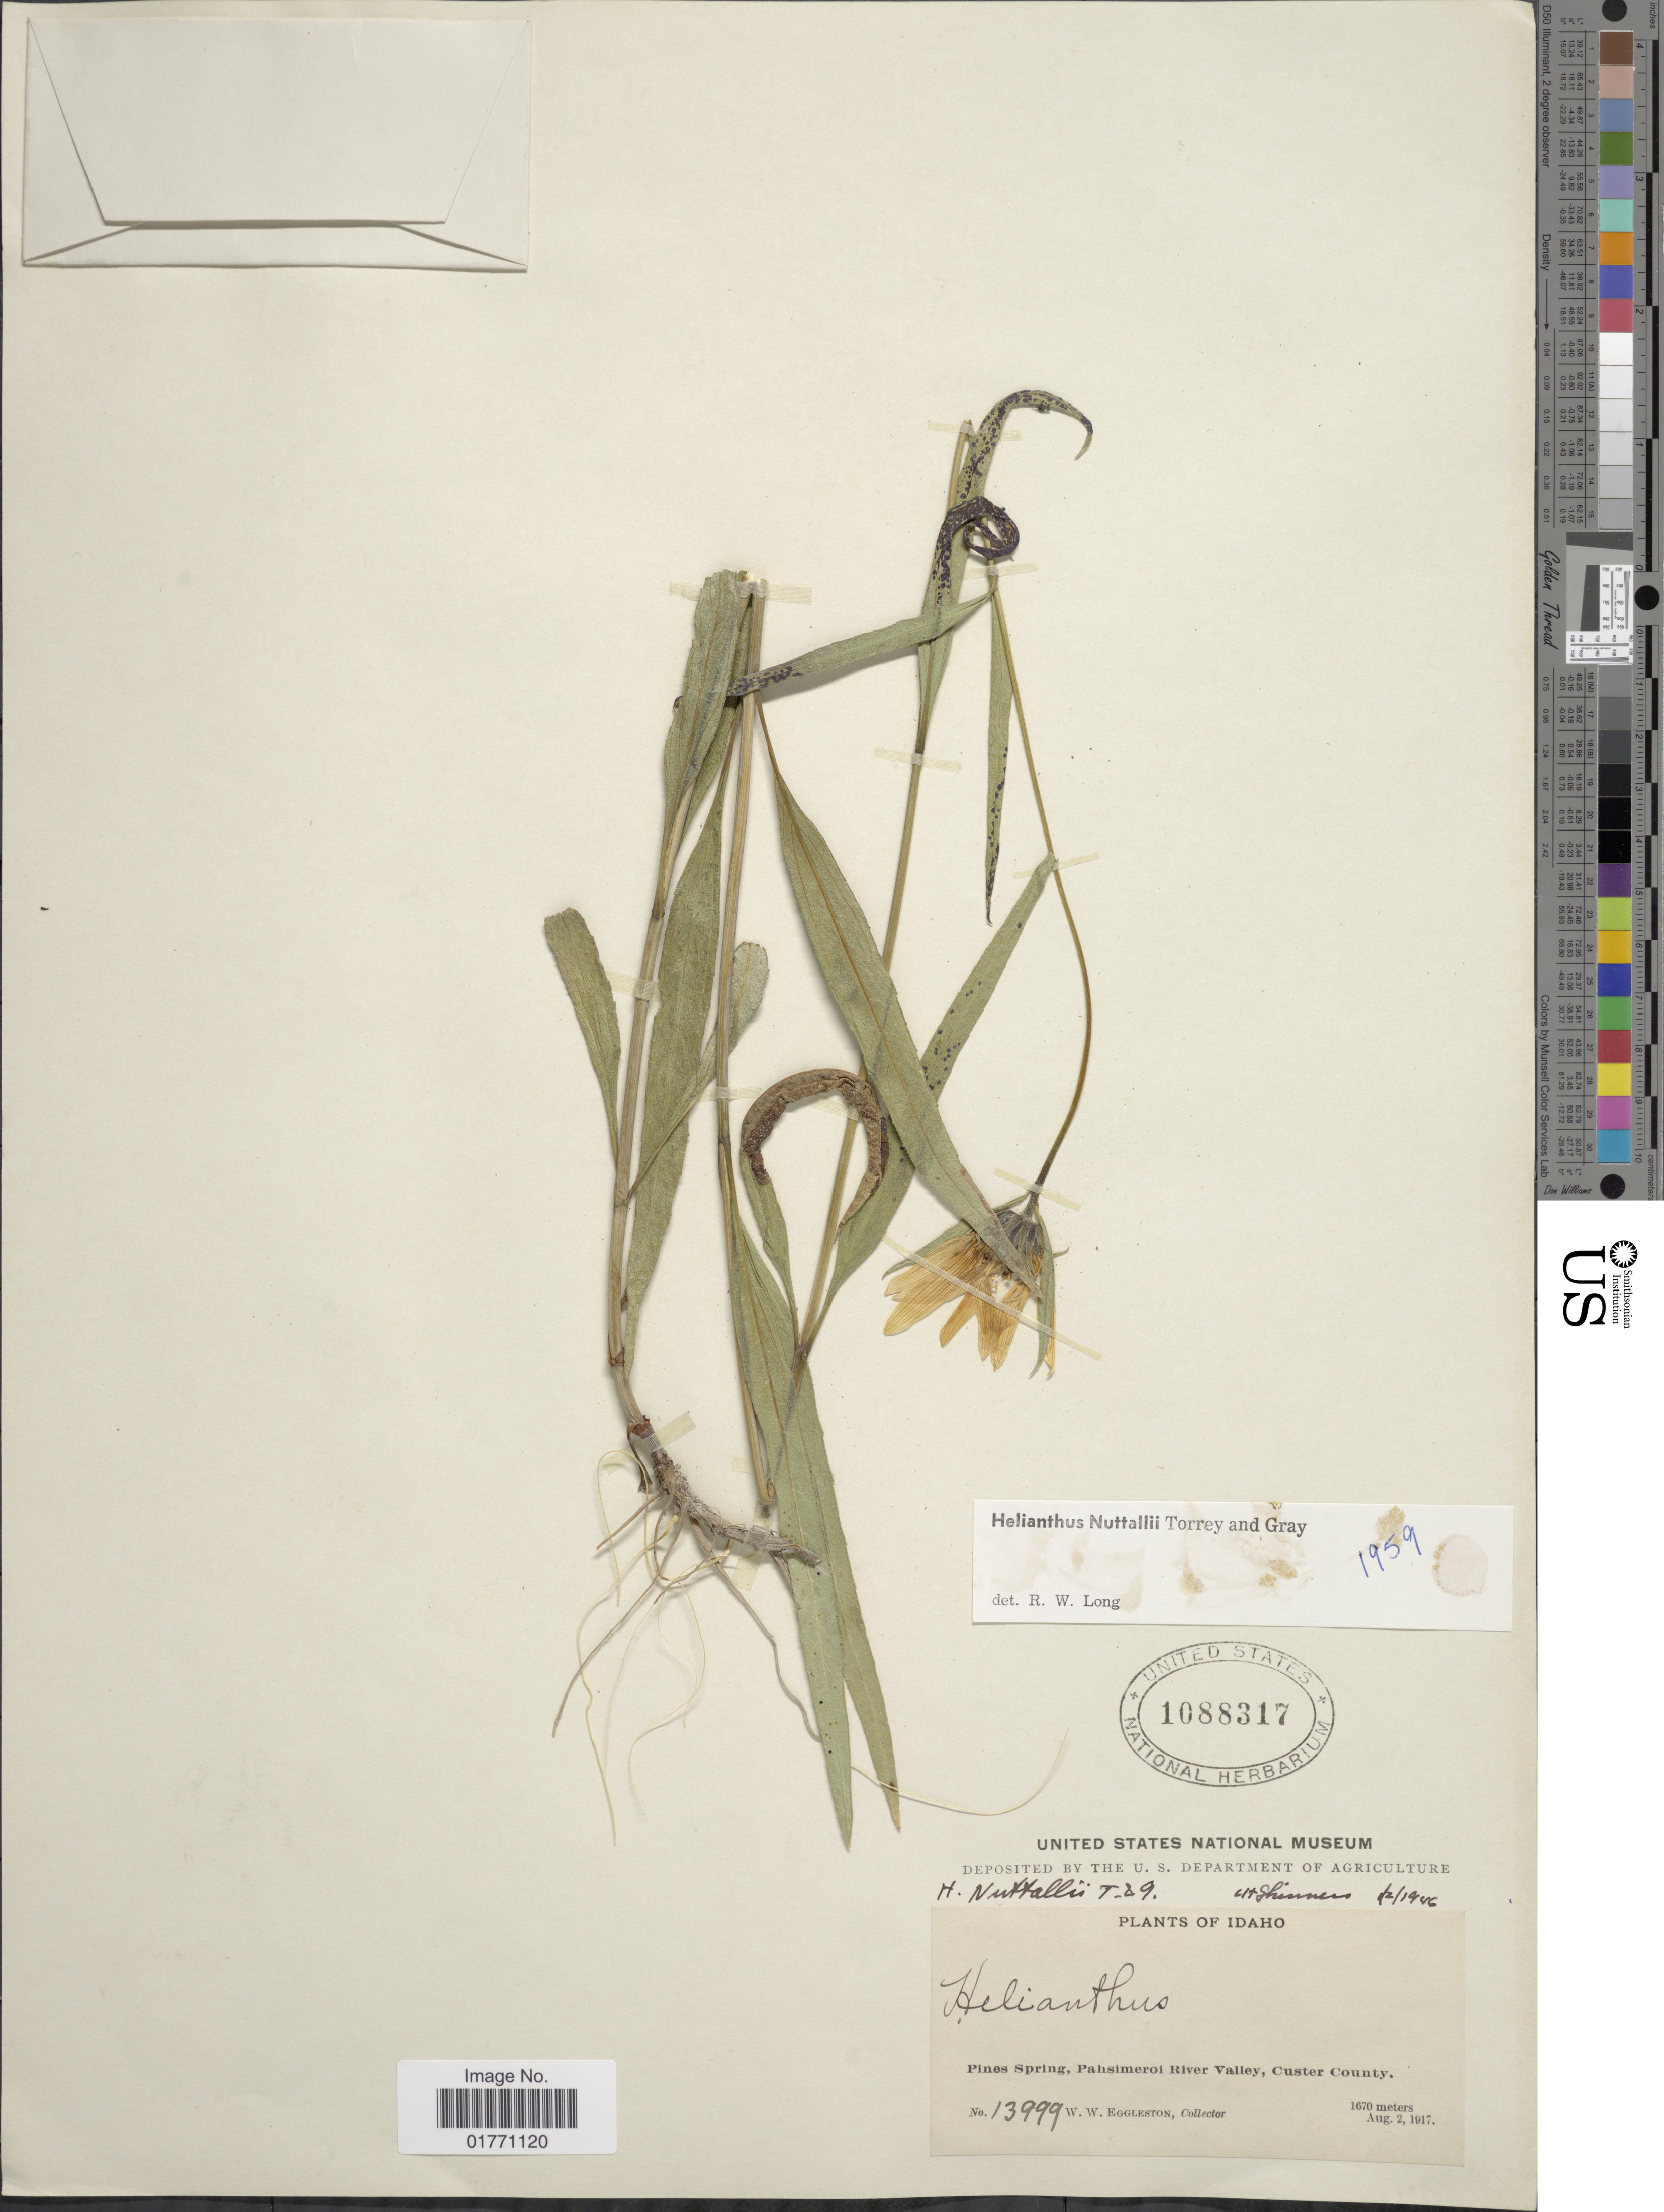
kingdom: Plantae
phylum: Tracheophyta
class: Magnoliopsida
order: Asterales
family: Asteraceae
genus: Helianthus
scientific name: Helianthus nuttallii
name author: Torr. & A. Gray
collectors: W. W. Eggleston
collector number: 13999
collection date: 1917-08-02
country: United States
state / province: Idaho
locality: Pines Spring, Pahsimeroi River Valley, Custer County.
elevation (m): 1670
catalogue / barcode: US 1088317